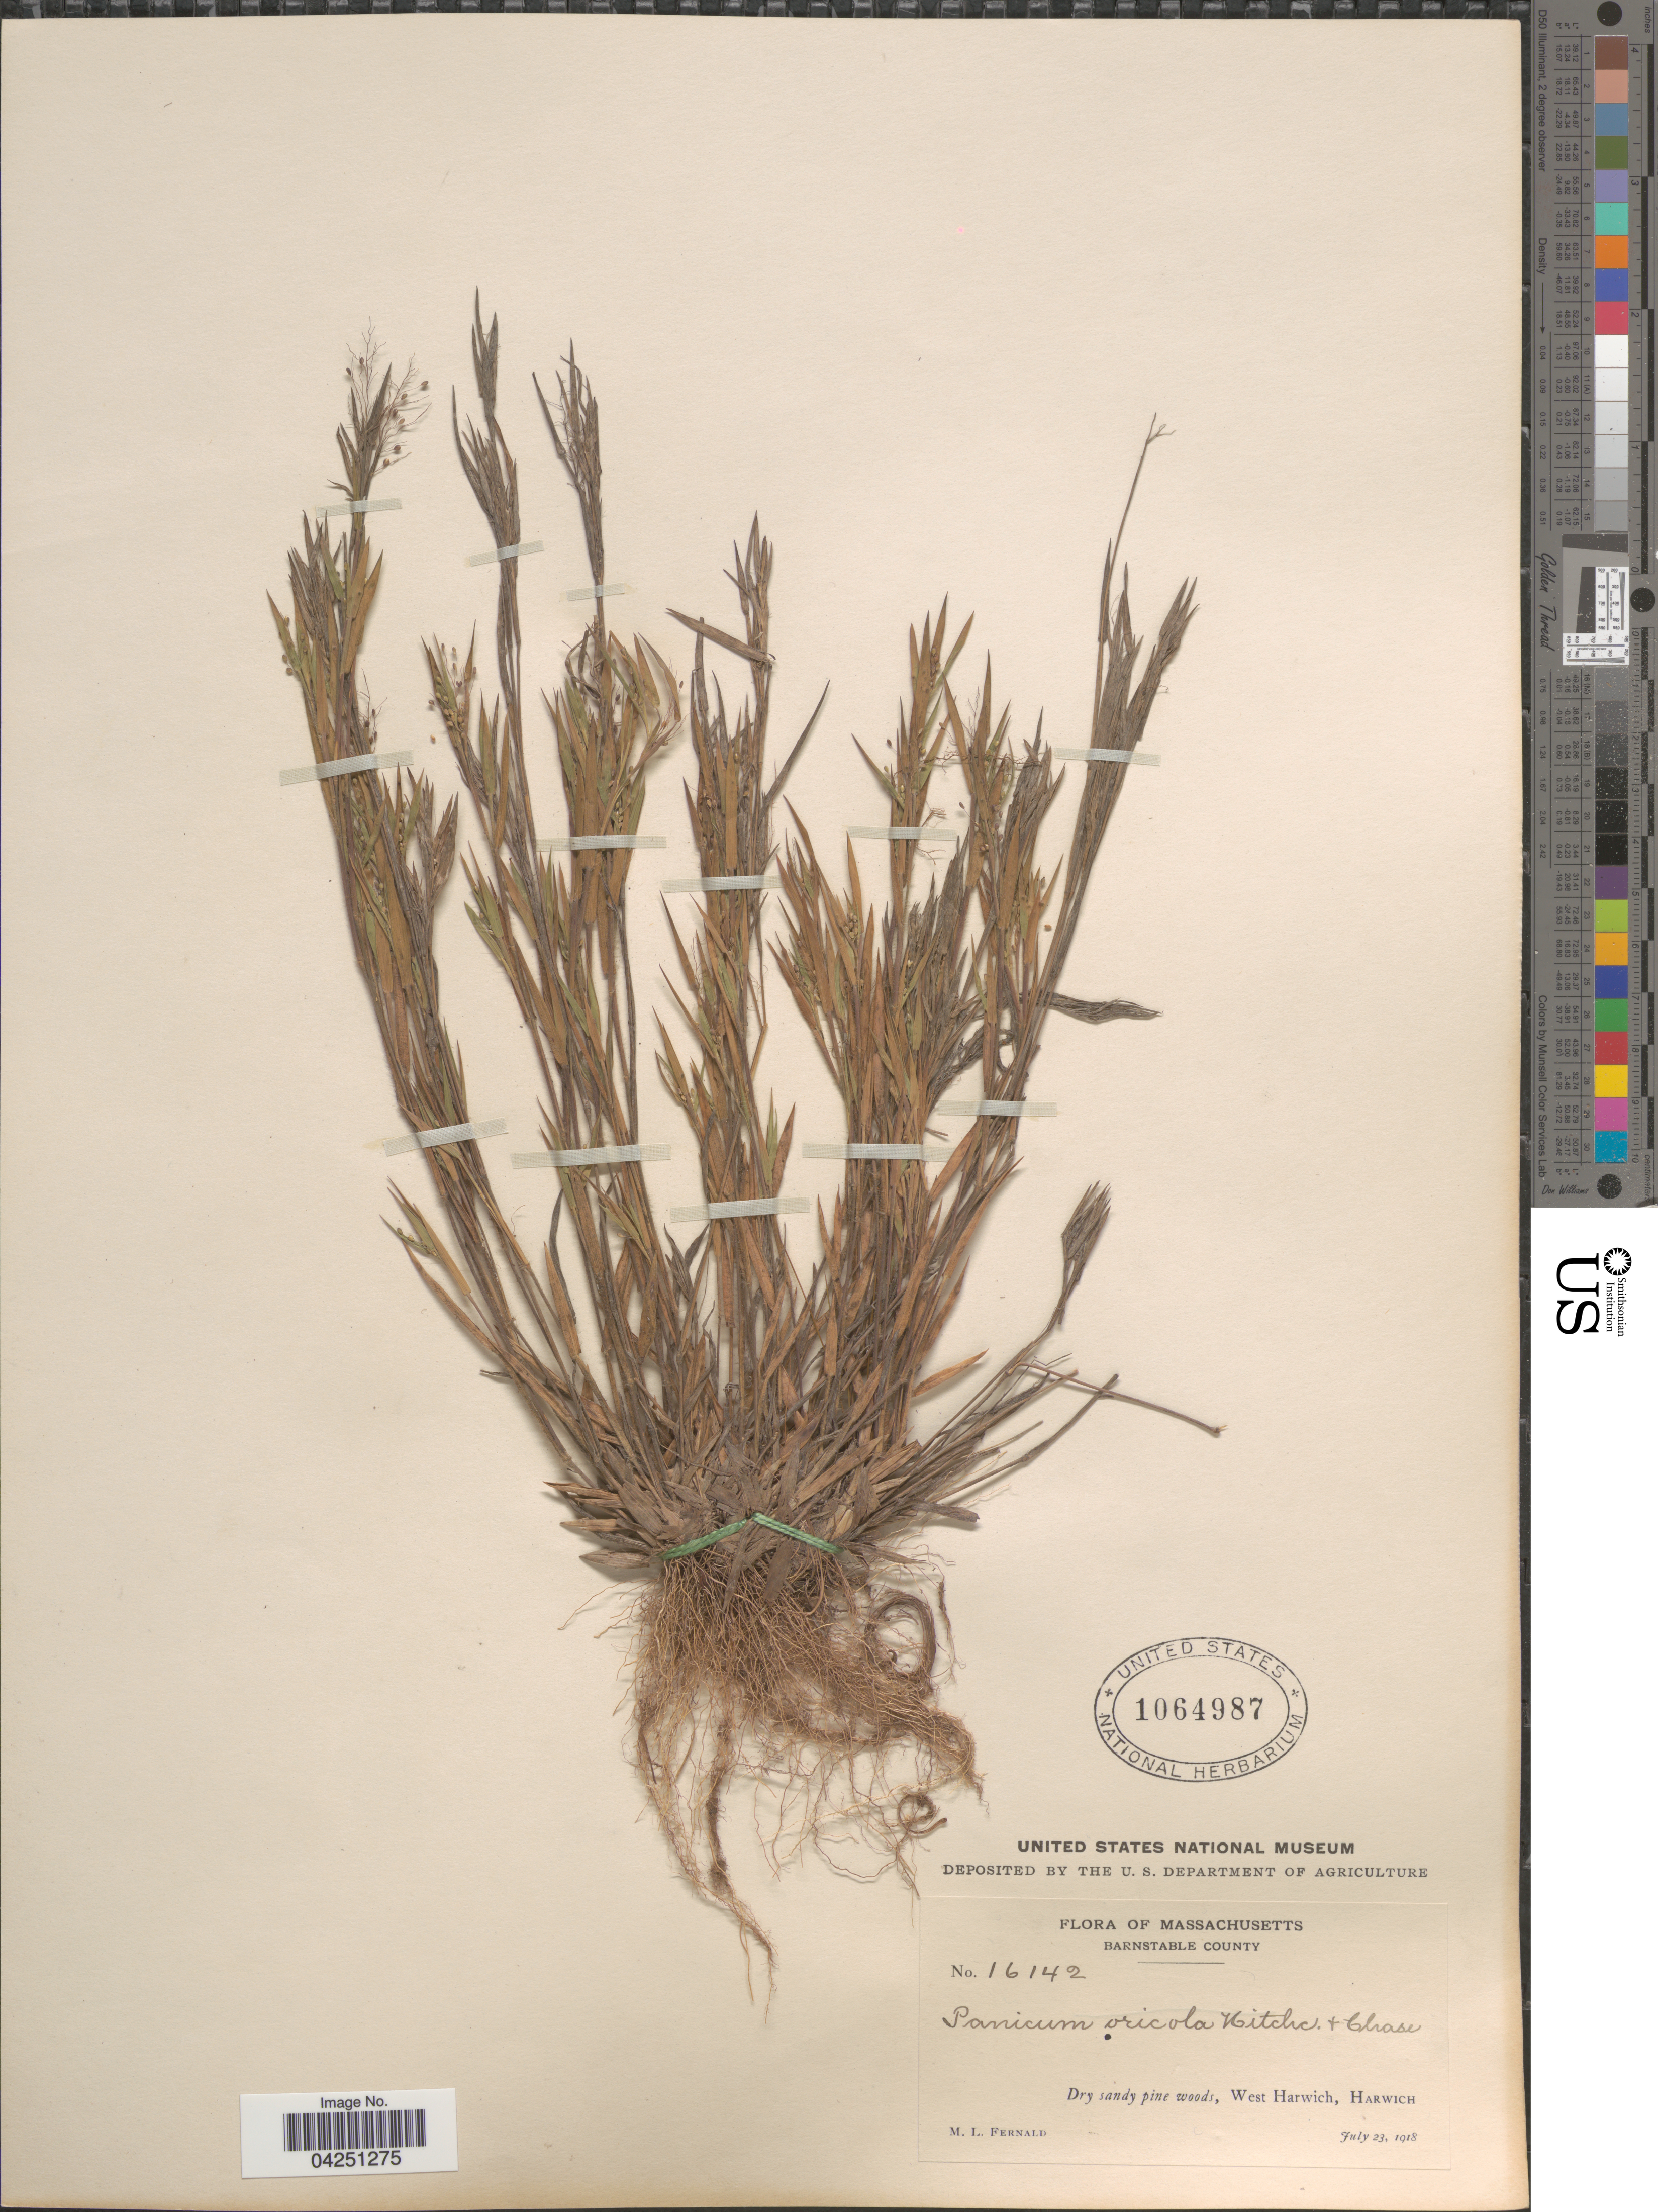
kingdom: Plantae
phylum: Tracheophyta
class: Liliopsida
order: Poales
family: Poaceae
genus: Dichanthelium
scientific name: Dichanthelium acuminatum var. acuminatum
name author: (Sw.) Gould & C.A. Clark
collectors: M. L. Fernald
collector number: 16142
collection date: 1918-07-23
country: United States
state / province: Massachusetts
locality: Barnstable County. Dry sandy pine woods, West Harwich, Harwich.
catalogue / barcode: US 1064987